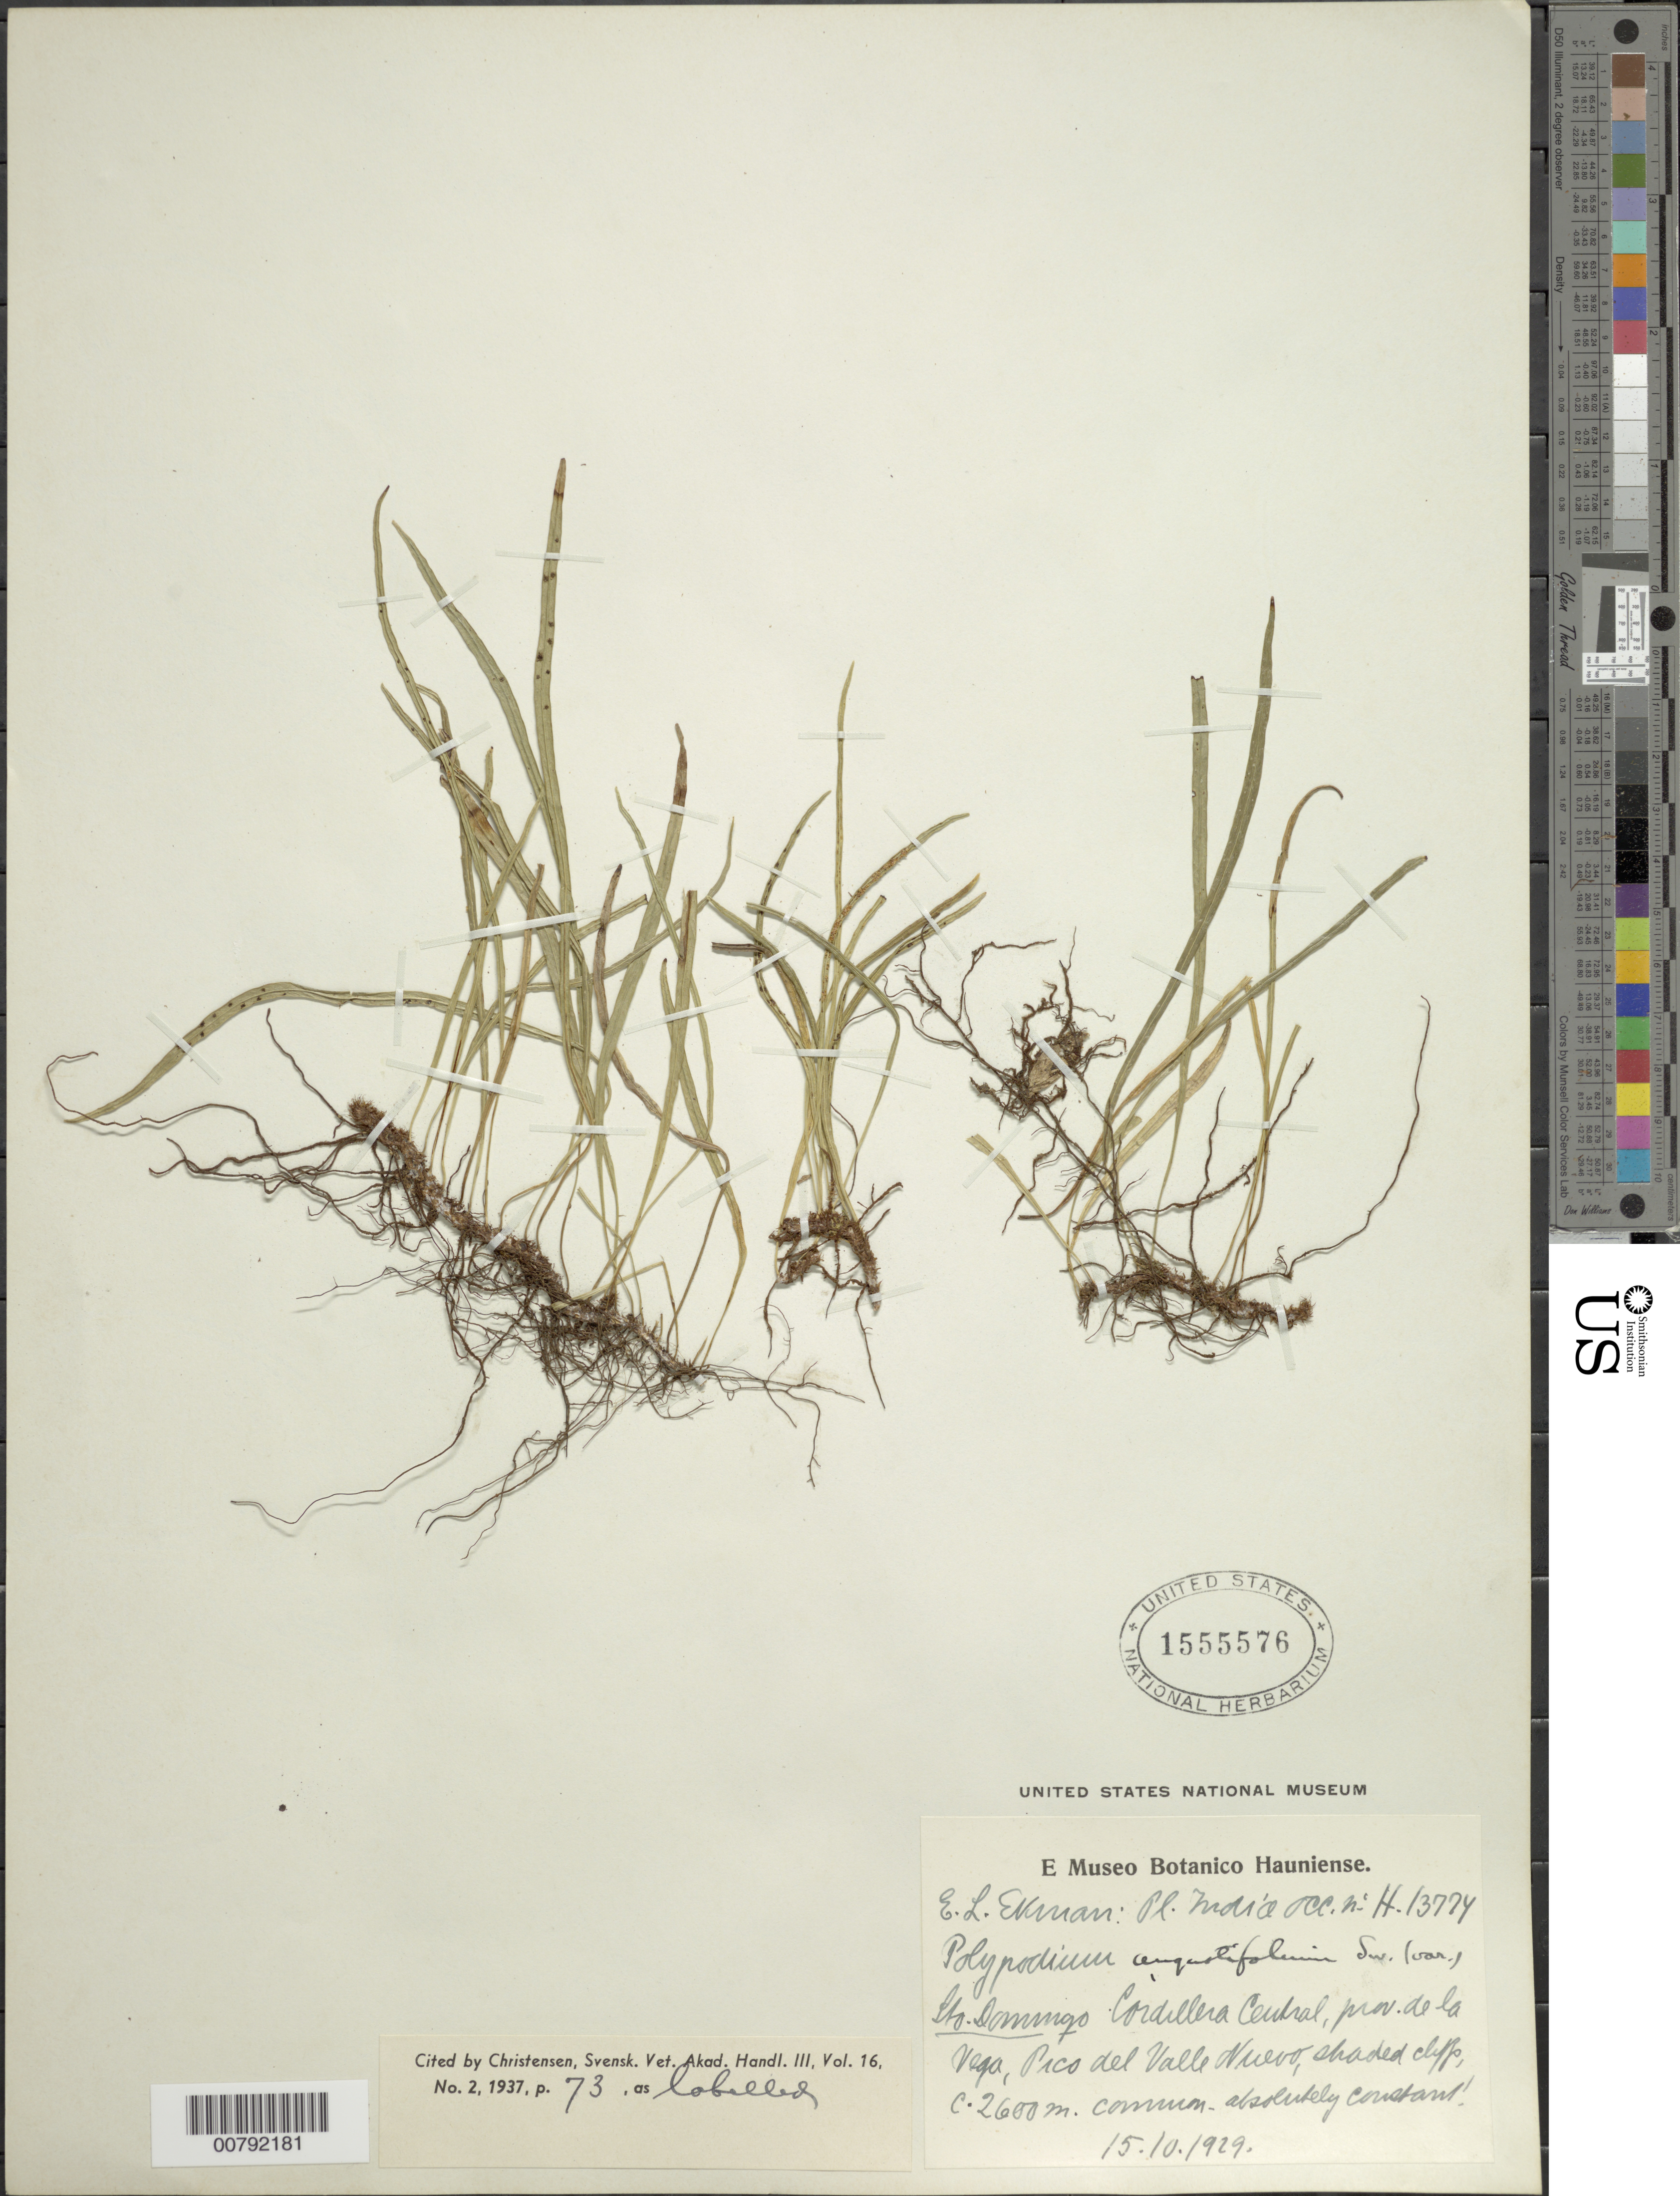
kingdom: Plantae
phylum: Tracheophyta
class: Polypodiopsida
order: Polypodiales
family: Polypodiaceae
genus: Campyloneurum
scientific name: Campyloneurum angustifolium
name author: (Sw.) Fée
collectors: E. L. Ekman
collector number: H 13774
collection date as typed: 15 Oct 1929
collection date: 1929-10-15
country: Dominican Republic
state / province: La Vega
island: Hispaniola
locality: Cordillera Central, Pico del Valle Nuevo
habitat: Shaded cliffs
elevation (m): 2600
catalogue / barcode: US 1555576